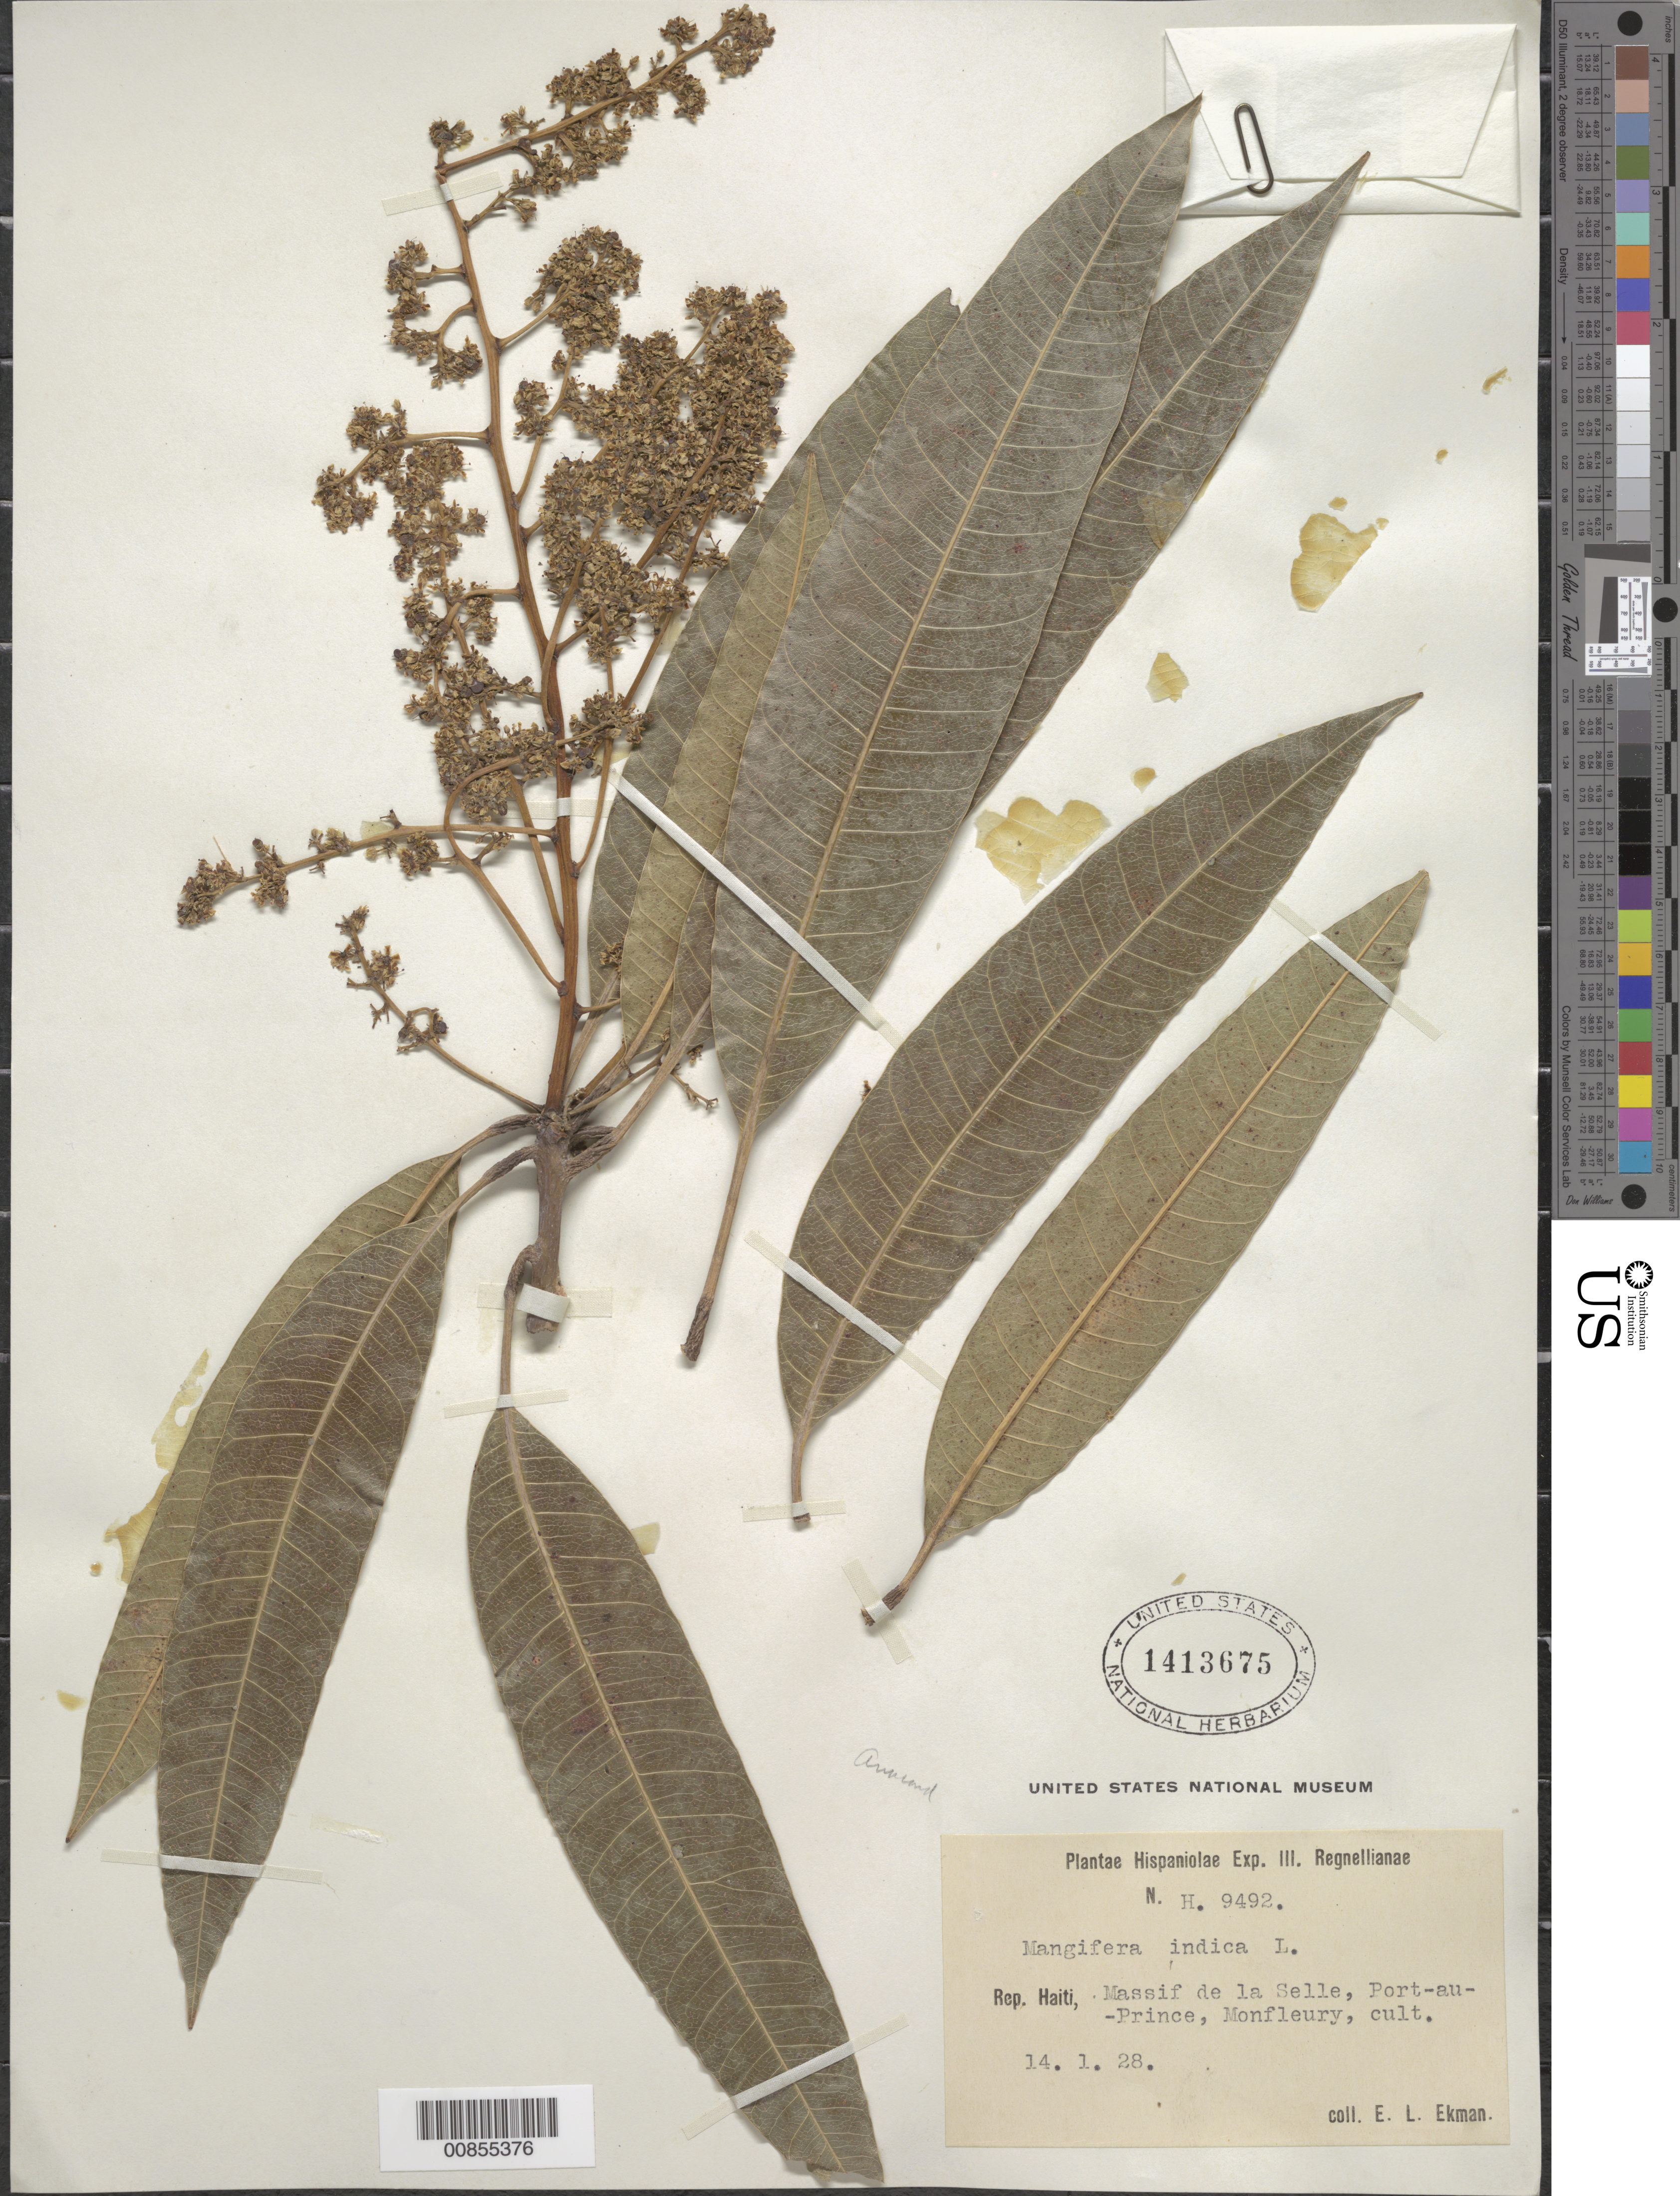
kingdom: Plantae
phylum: Tracheophyta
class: Magnoliopsida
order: Sapindales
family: Anacardiaceae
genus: Mangifera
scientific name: Mangifera indica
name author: L.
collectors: E. L. Ekman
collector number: H 9492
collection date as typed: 14 Jan 1928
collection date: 1928-01-14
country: Haiti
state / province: Ouest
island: Hispaniola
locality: Massif de la Selle, Port-au-Prince, Monfleury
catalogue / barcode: US 1413675